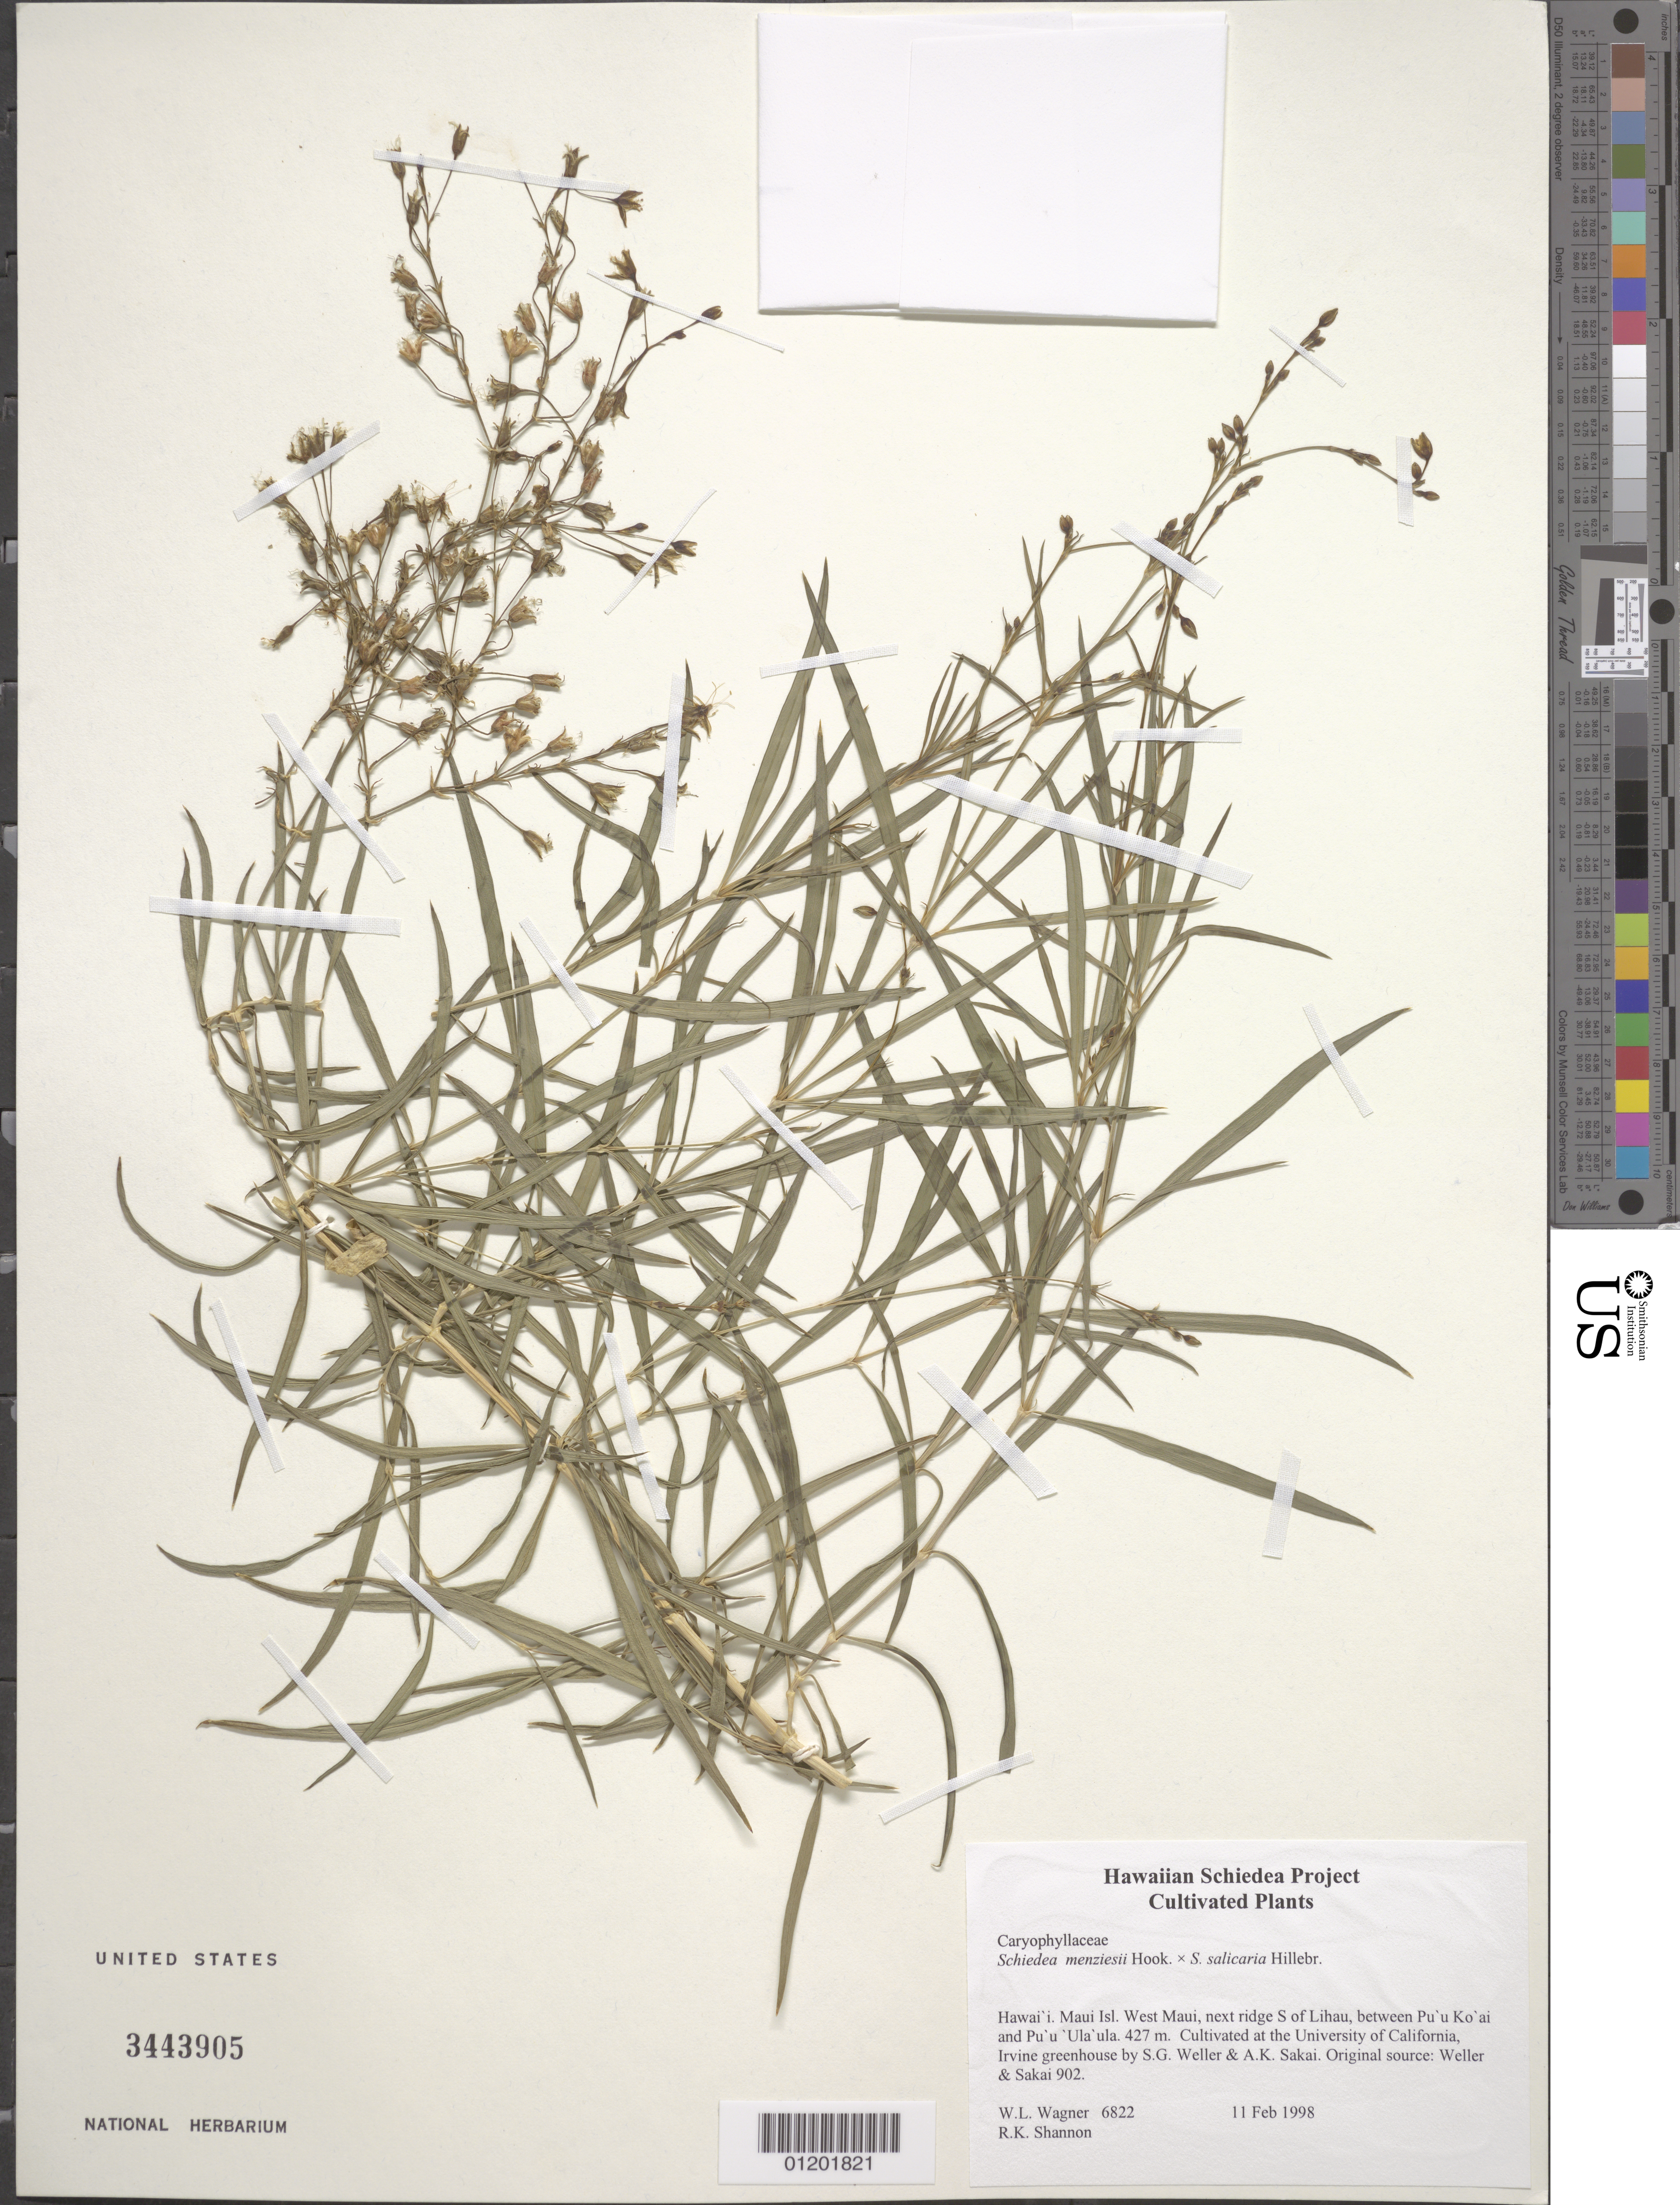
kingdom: Plantae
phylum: Tracheophyta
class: Magnoliopsida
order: Caryophyllales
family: Caryophyllaceae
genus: Schiedea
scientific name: Schiedea menziesii x S. salicaria Hillebr.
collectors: W. L. Wagner & R. Shannon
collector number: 6822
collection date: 1998-02-11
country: United States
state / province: California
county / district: Orange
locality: University of California, Irvine greenhouse.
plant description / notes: Cultivated at the University of California, Irvine greenhouse by S.G. Weller & A.K. Sakai. Original source: Weller & Sakai 902, West Maui, next ridge S of Lihau, between Pu'u Ko'Ai and Pu'u 'Ula'ula, 427 m.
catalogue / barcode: US 3443905